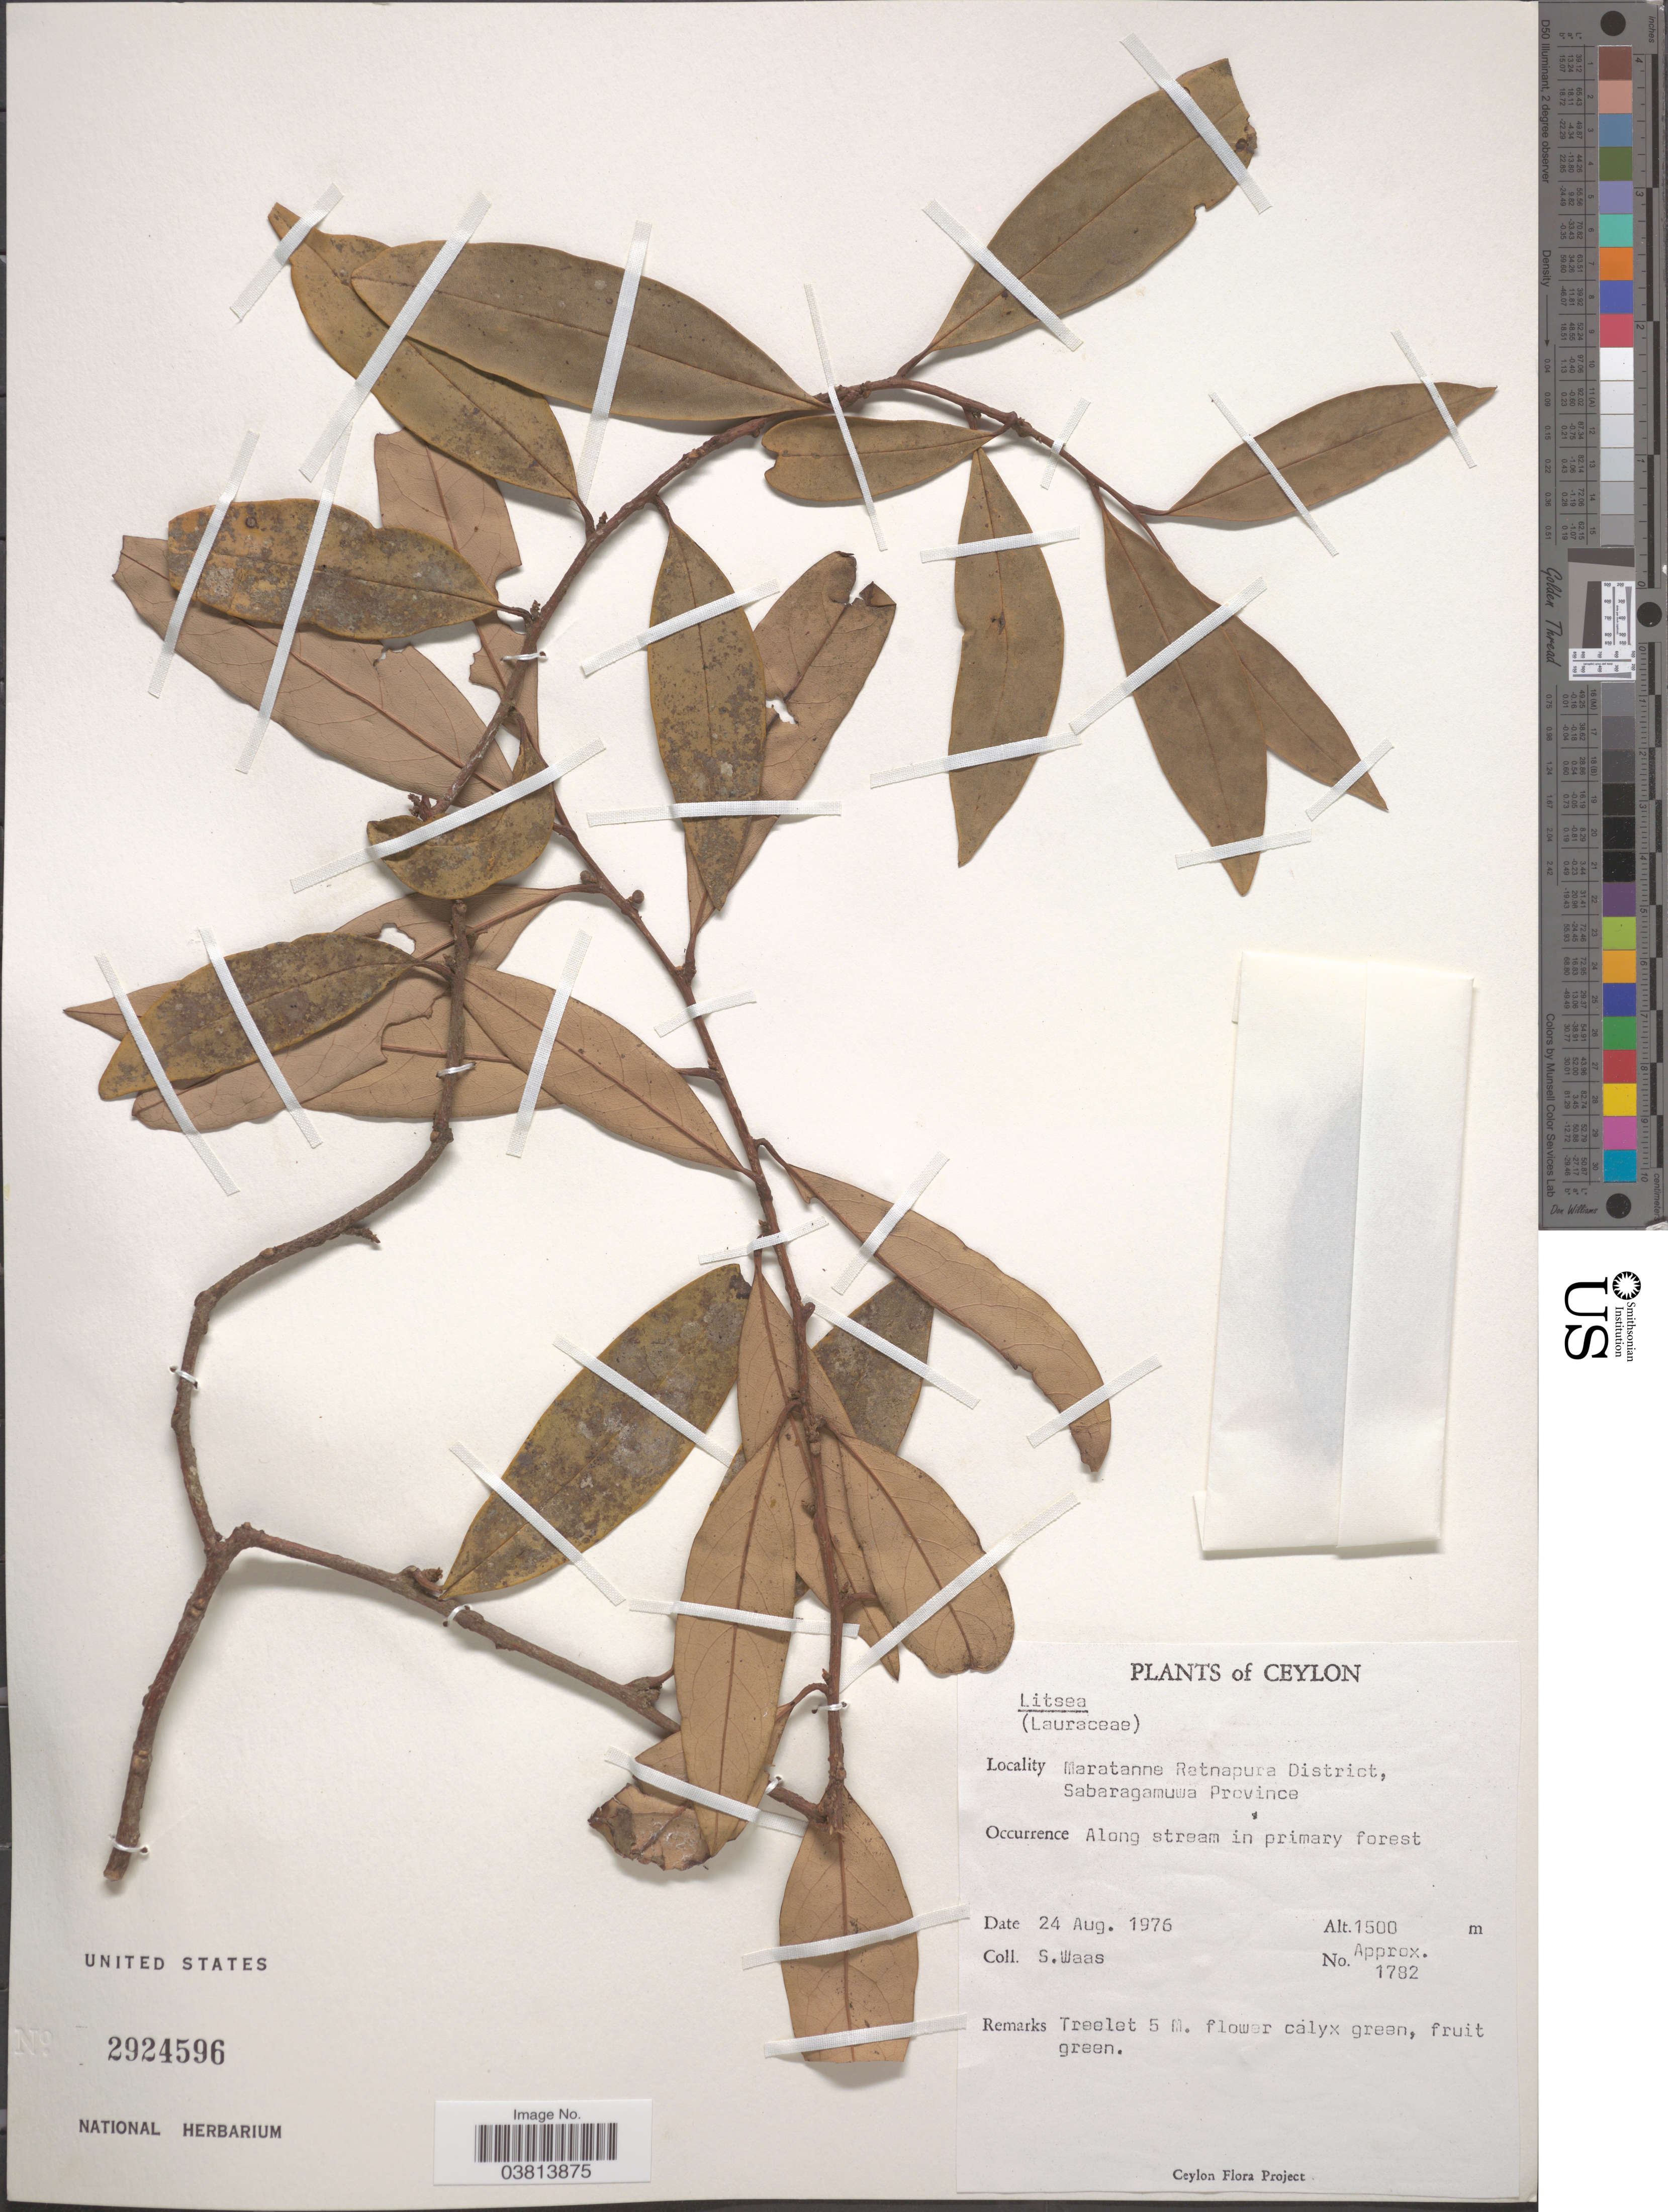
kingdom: Plantae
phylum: Tracheophyta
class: Magnoliopsida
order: Laurales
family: Lauraceae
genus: Litsea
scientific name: Litsea sp.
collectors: S. Waas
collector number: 1782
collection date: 1976-08-24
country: Sri Lanka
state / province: Sabaragamuwa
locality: Ceylon. Maratanne Ratnapura District.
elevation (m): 1500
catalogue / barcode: US 2924596